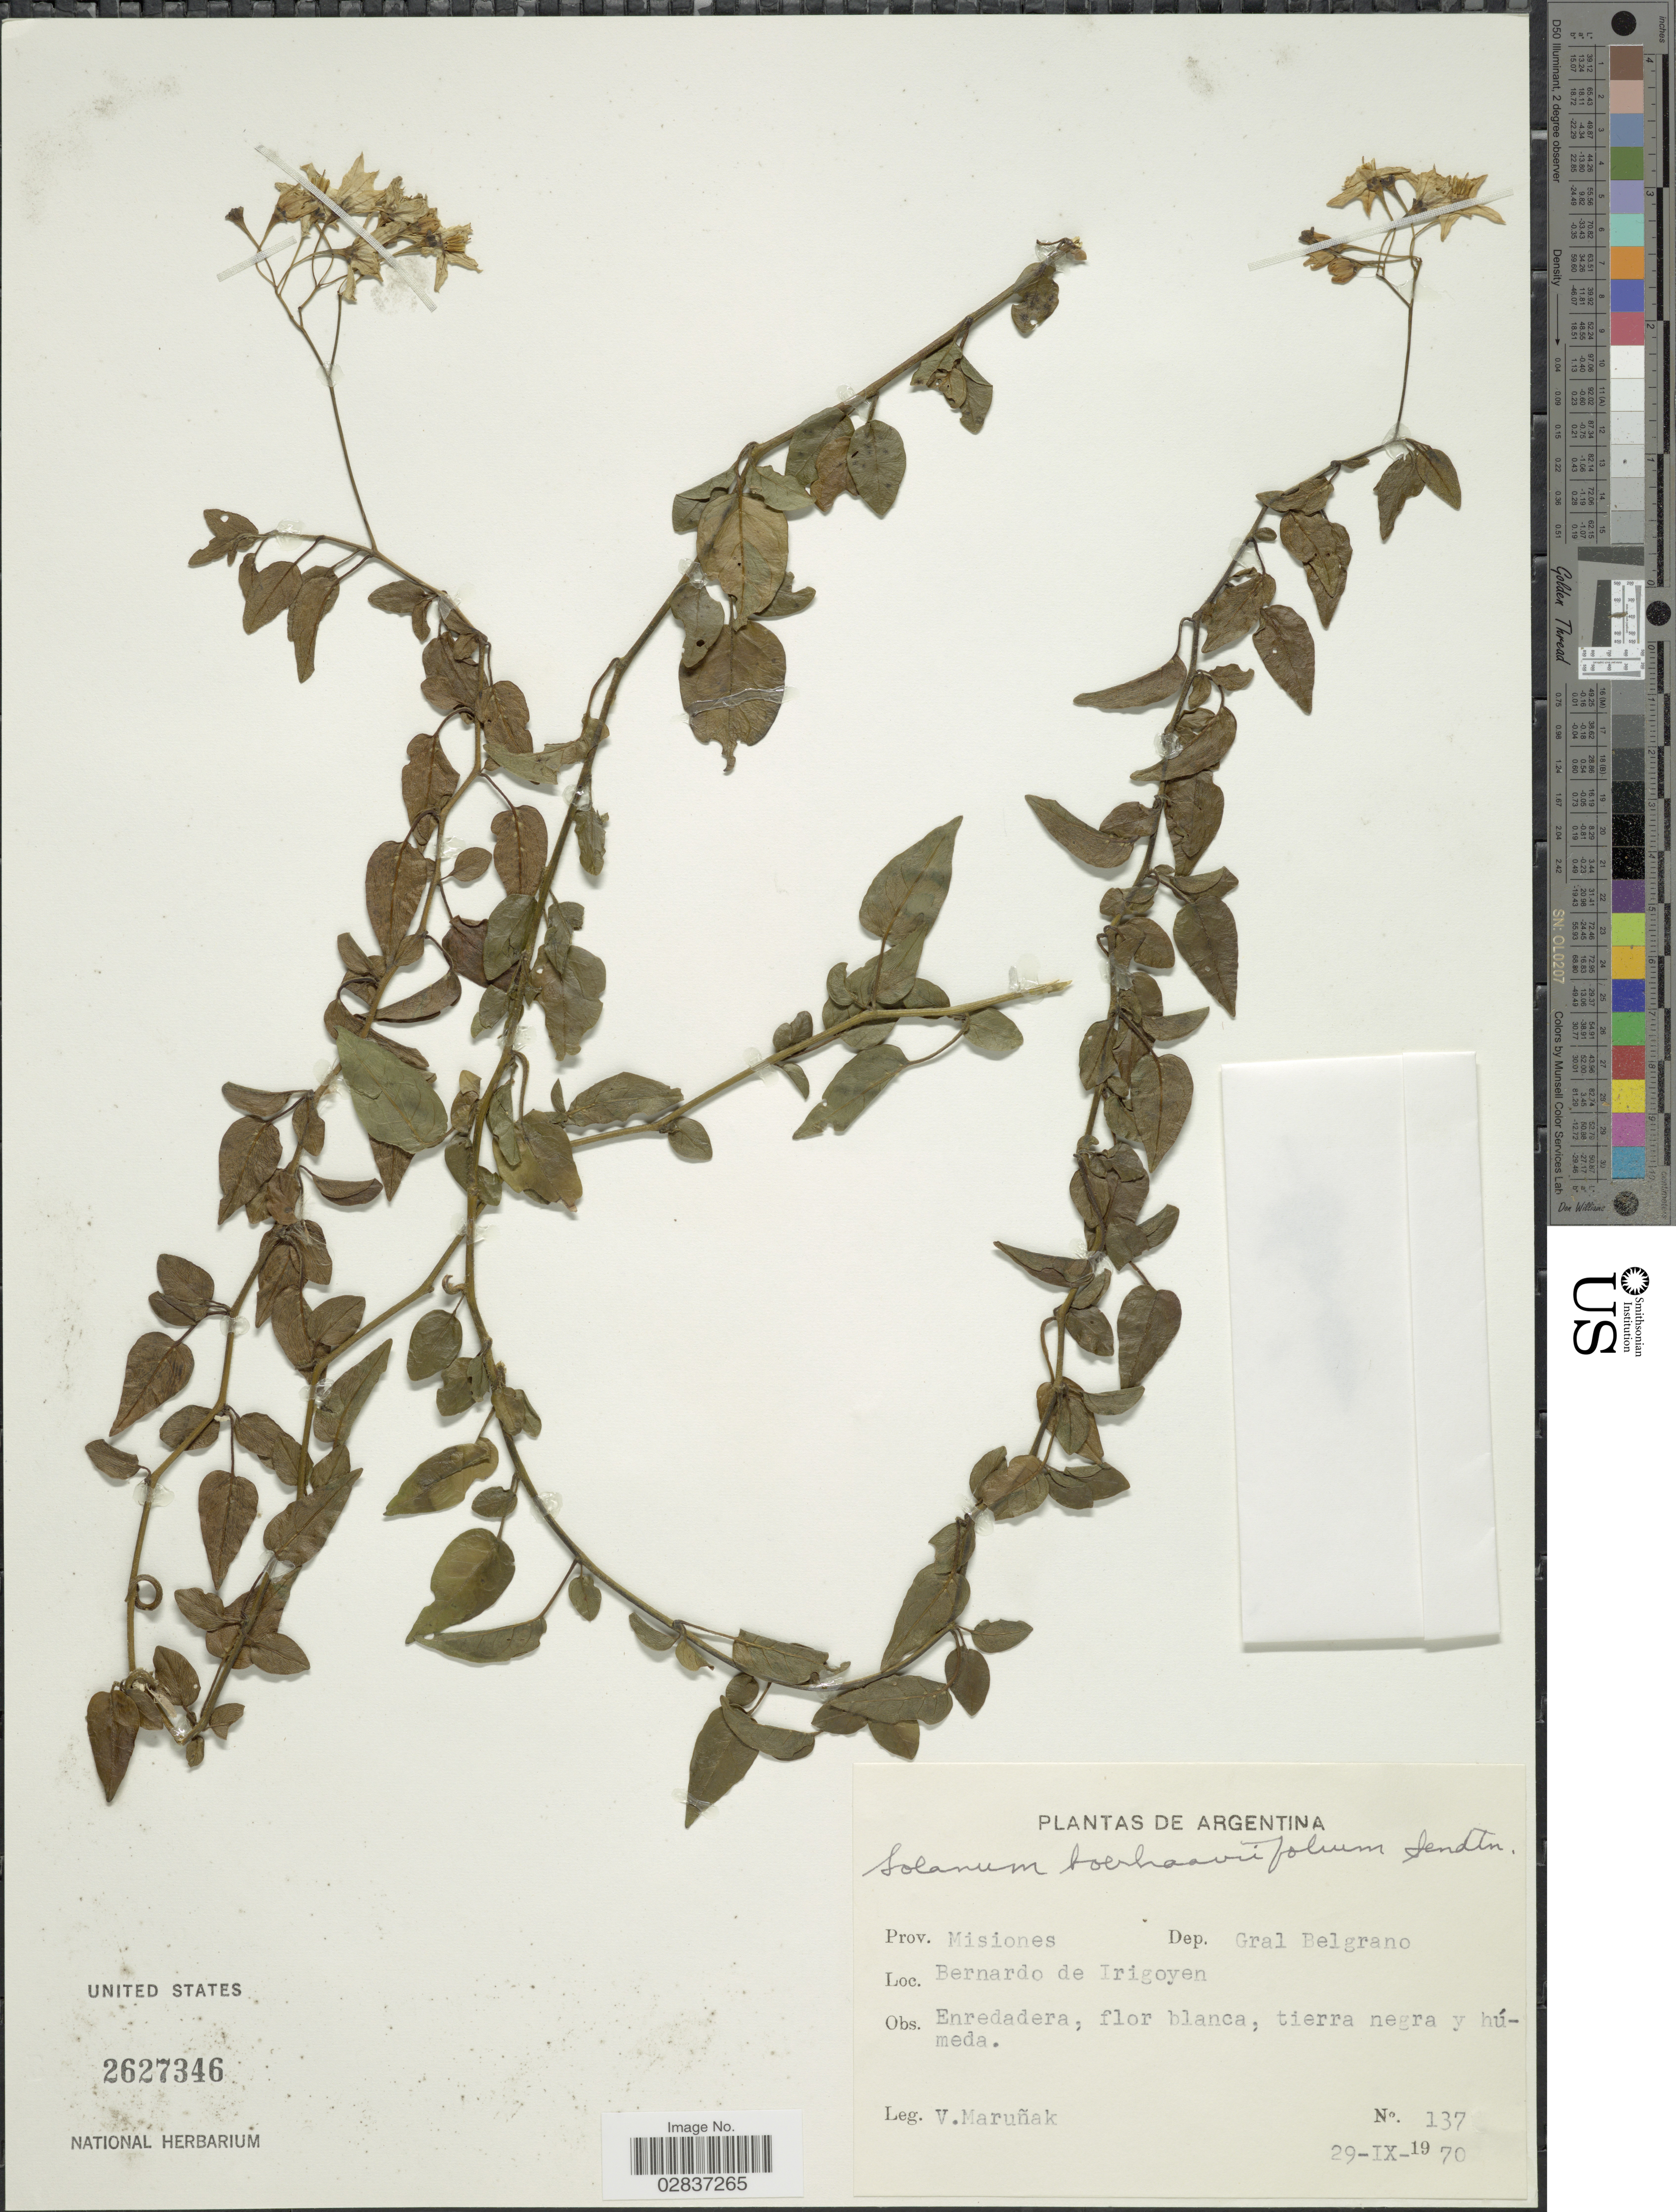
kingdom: Plantae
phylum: Tracheophyta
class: Magnoliopsida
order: Solanales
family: Solanaceae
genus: Solanum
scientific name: Solanum boerhaviifolium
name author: Sendtn.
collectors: V. Maruñak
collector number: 137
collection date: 1970-09-29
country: Argentina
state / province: Misiones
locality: Prov. Misiones, Dep. Gral Belgrano, Bernardo de Irigoyen.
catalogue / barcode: US 2627346